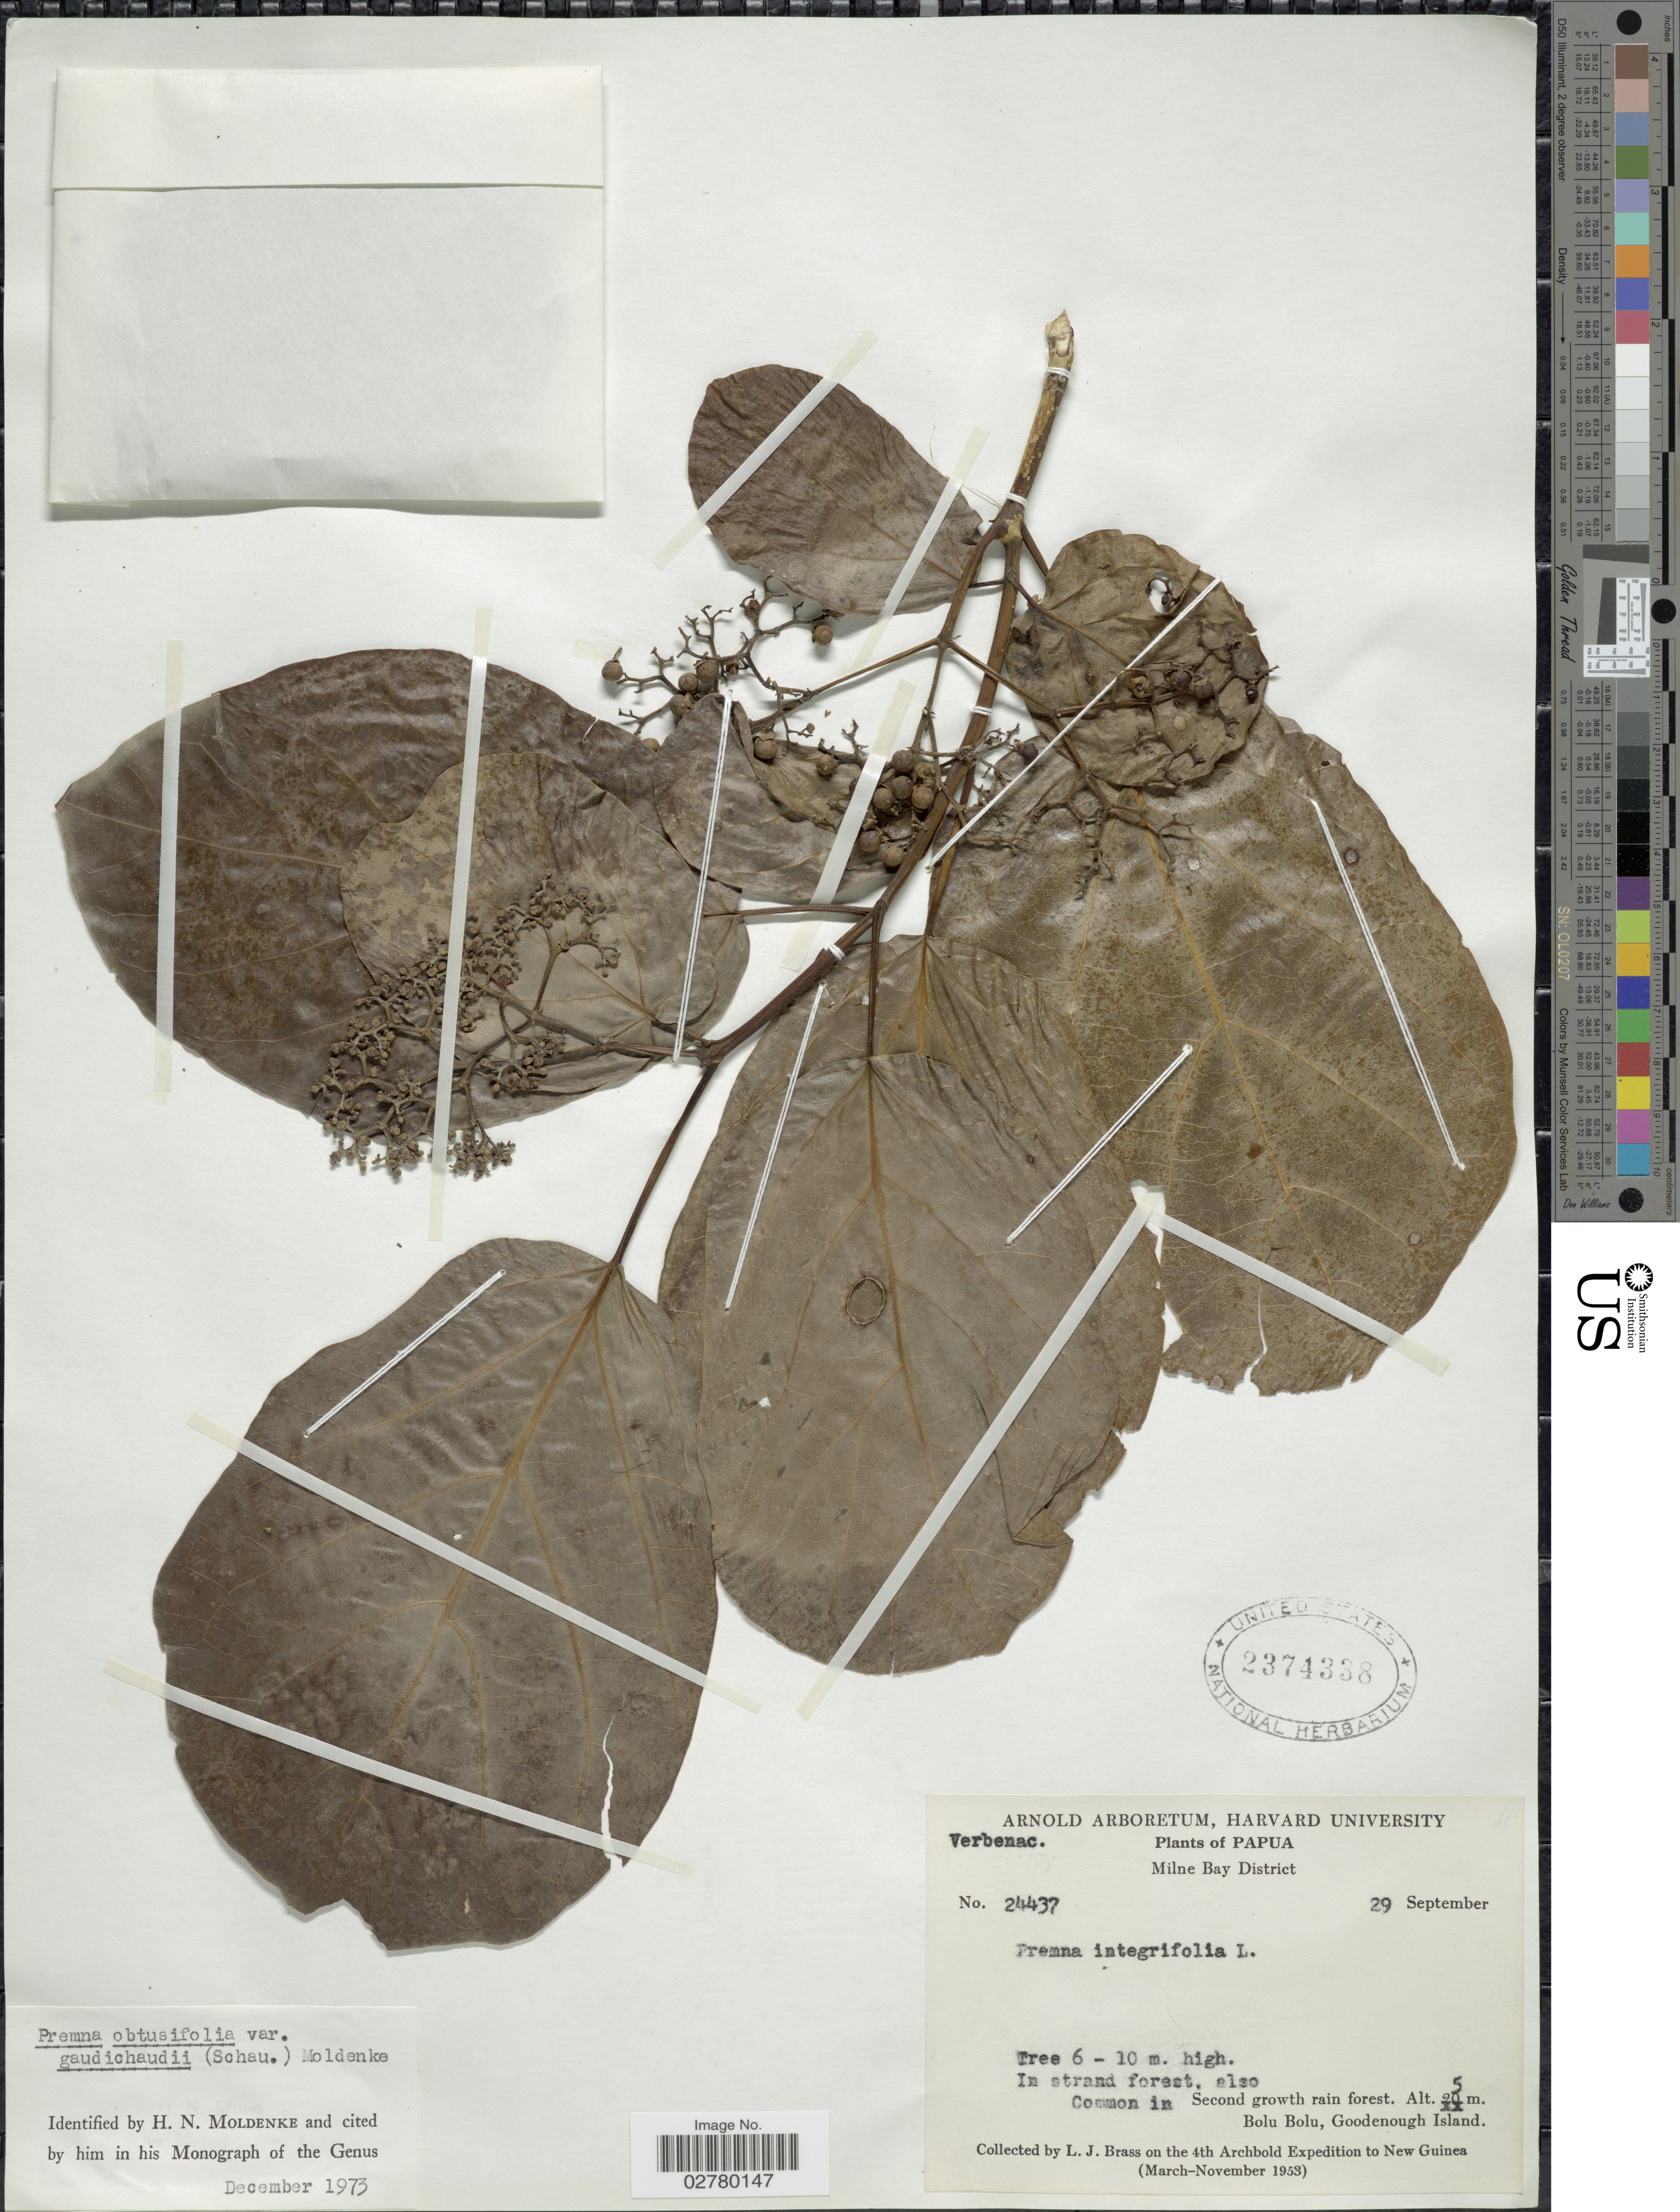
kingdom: Plantae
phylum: Tracheophyta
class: Magnoliopsida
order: Lamiales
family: Lamiaceae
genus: Premna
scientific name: Premna obtusifolia var. gaudichaudii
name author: (Schauer) Moldenke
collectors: L. J. Brass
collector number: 24437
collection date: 1953-09-29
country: Papua New Guinea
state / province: Milne Bay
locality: Papua. Milne Bay District. Bolu Bolu, Goodenough Island. New Guinea.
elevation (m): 5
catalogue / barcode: US 2374338